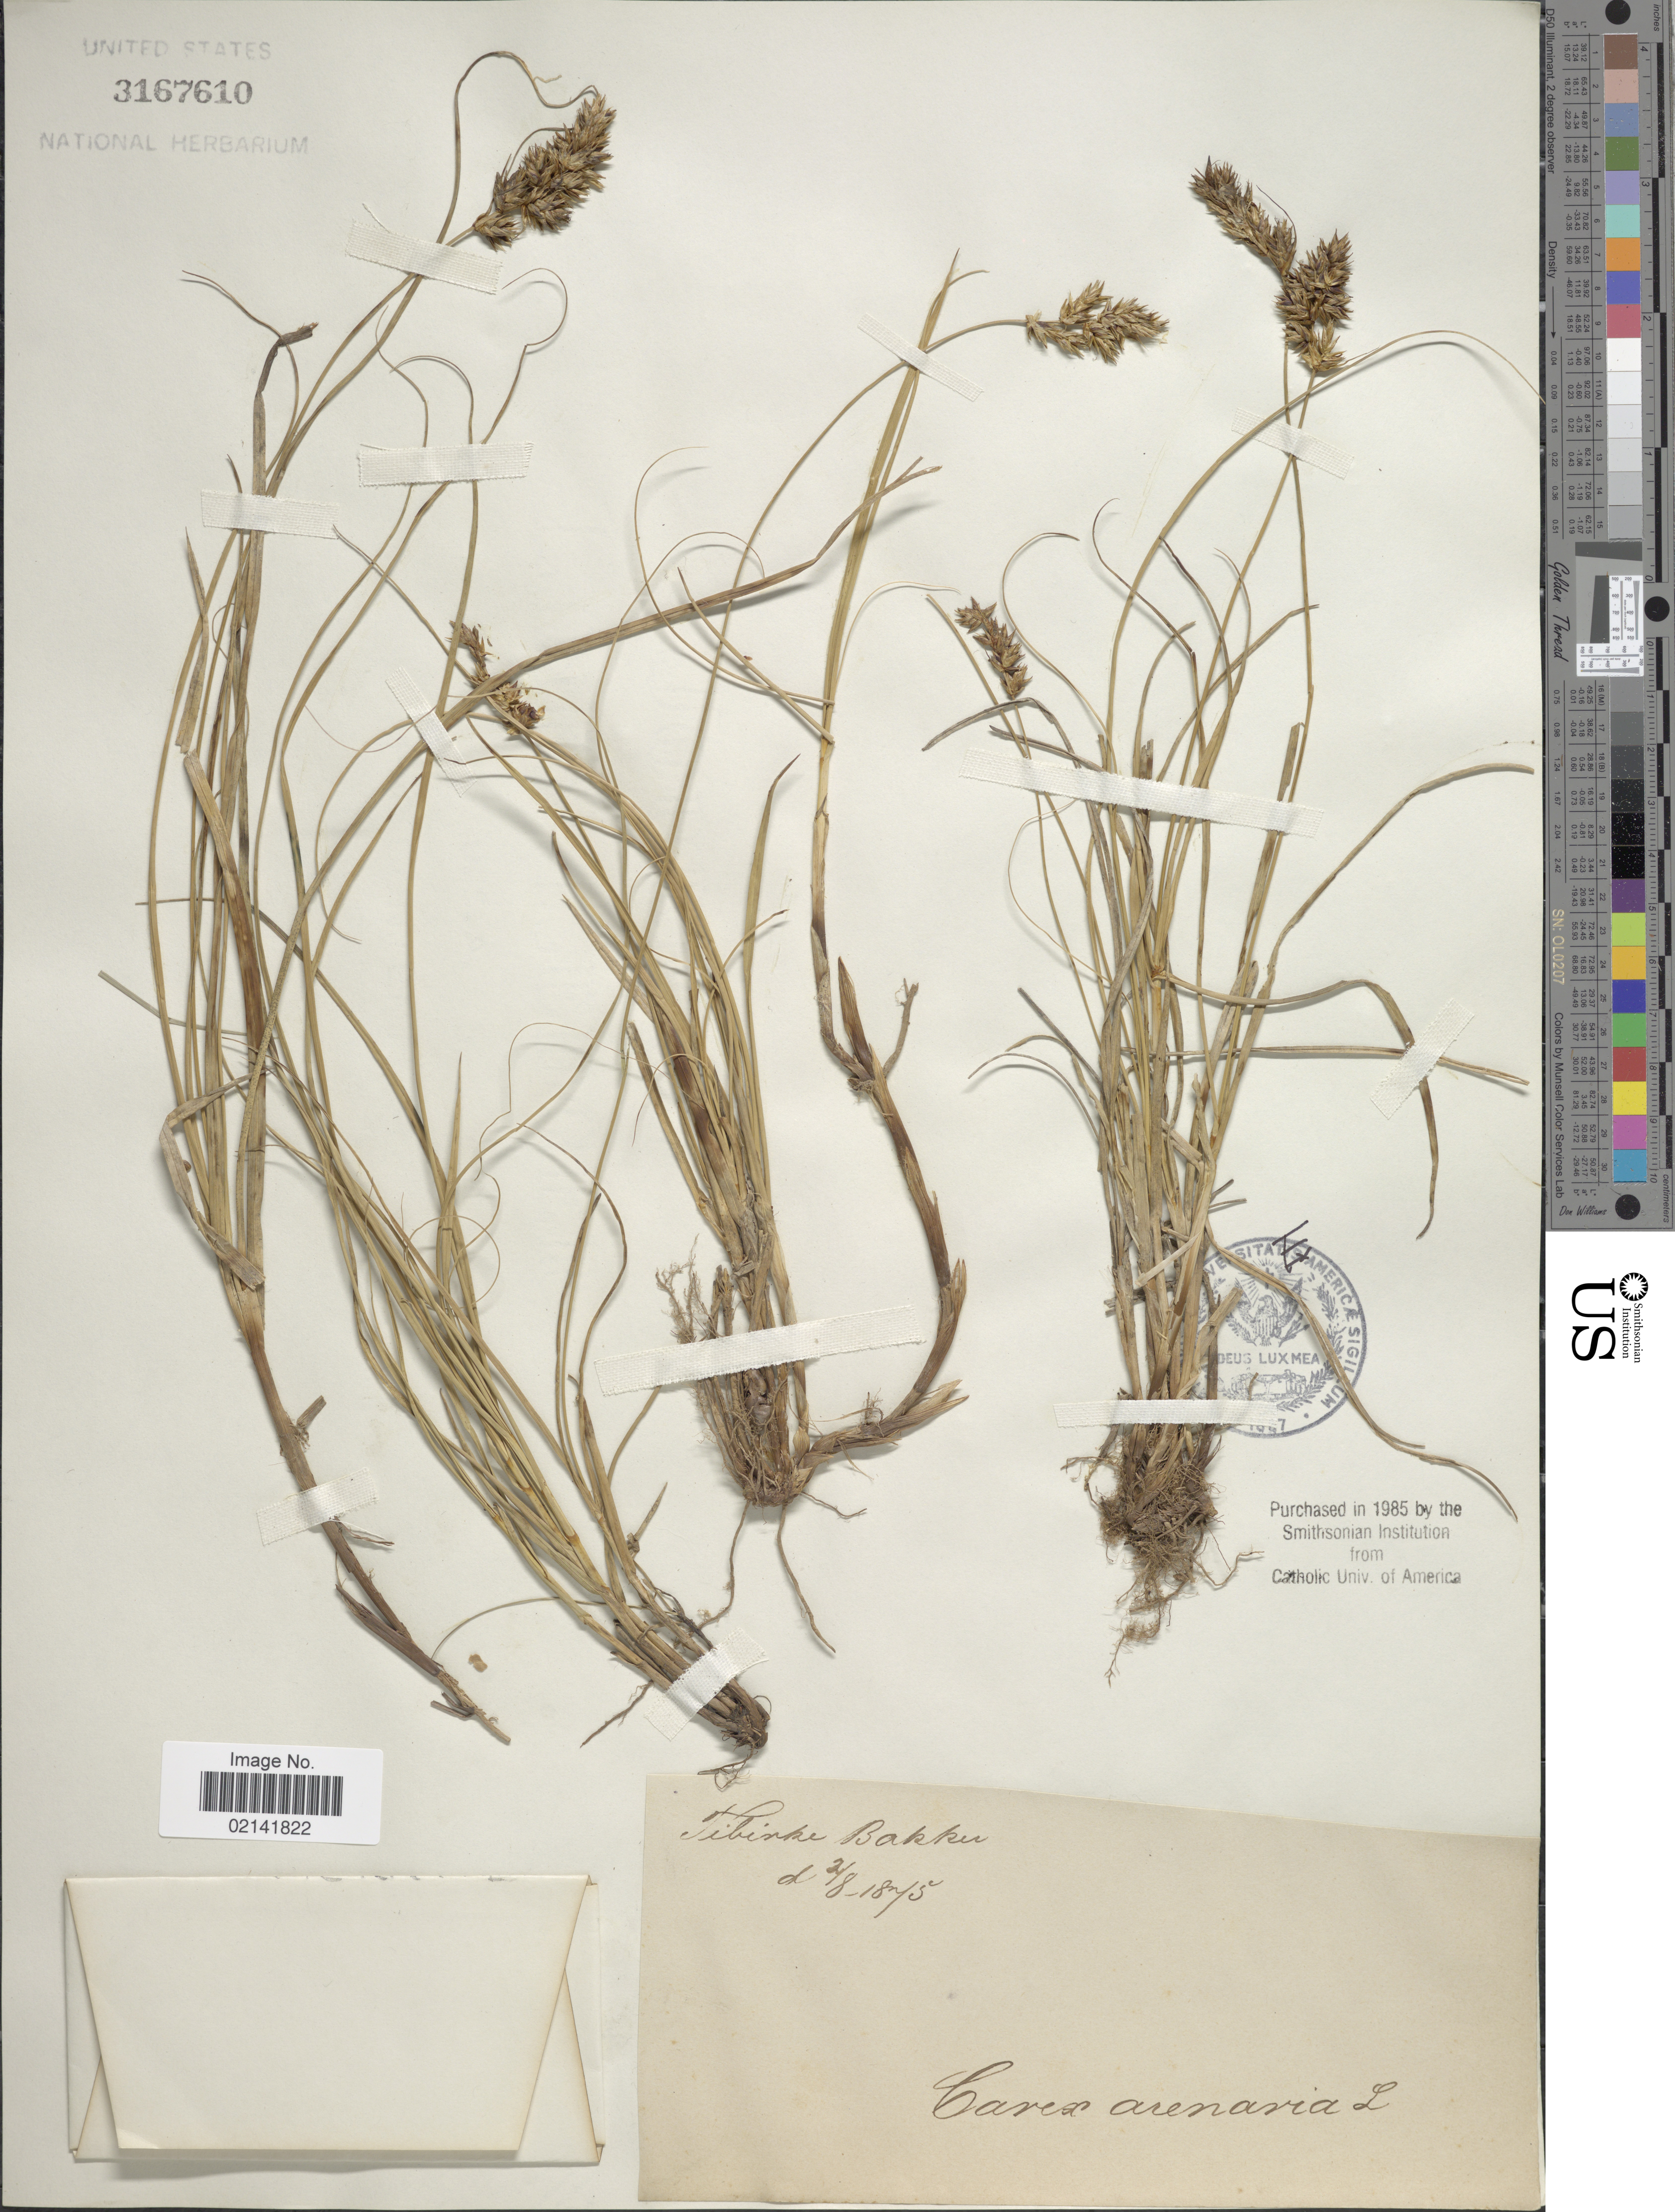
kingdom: Plantae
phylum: Tracheophyta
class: Liliopsida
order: Poales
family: Cyperaceae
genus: Carex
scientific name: Carex arenaria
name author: L.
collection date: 1875-08-02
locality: Tibinke Bakken [interpreted]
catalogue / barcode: US 3167610